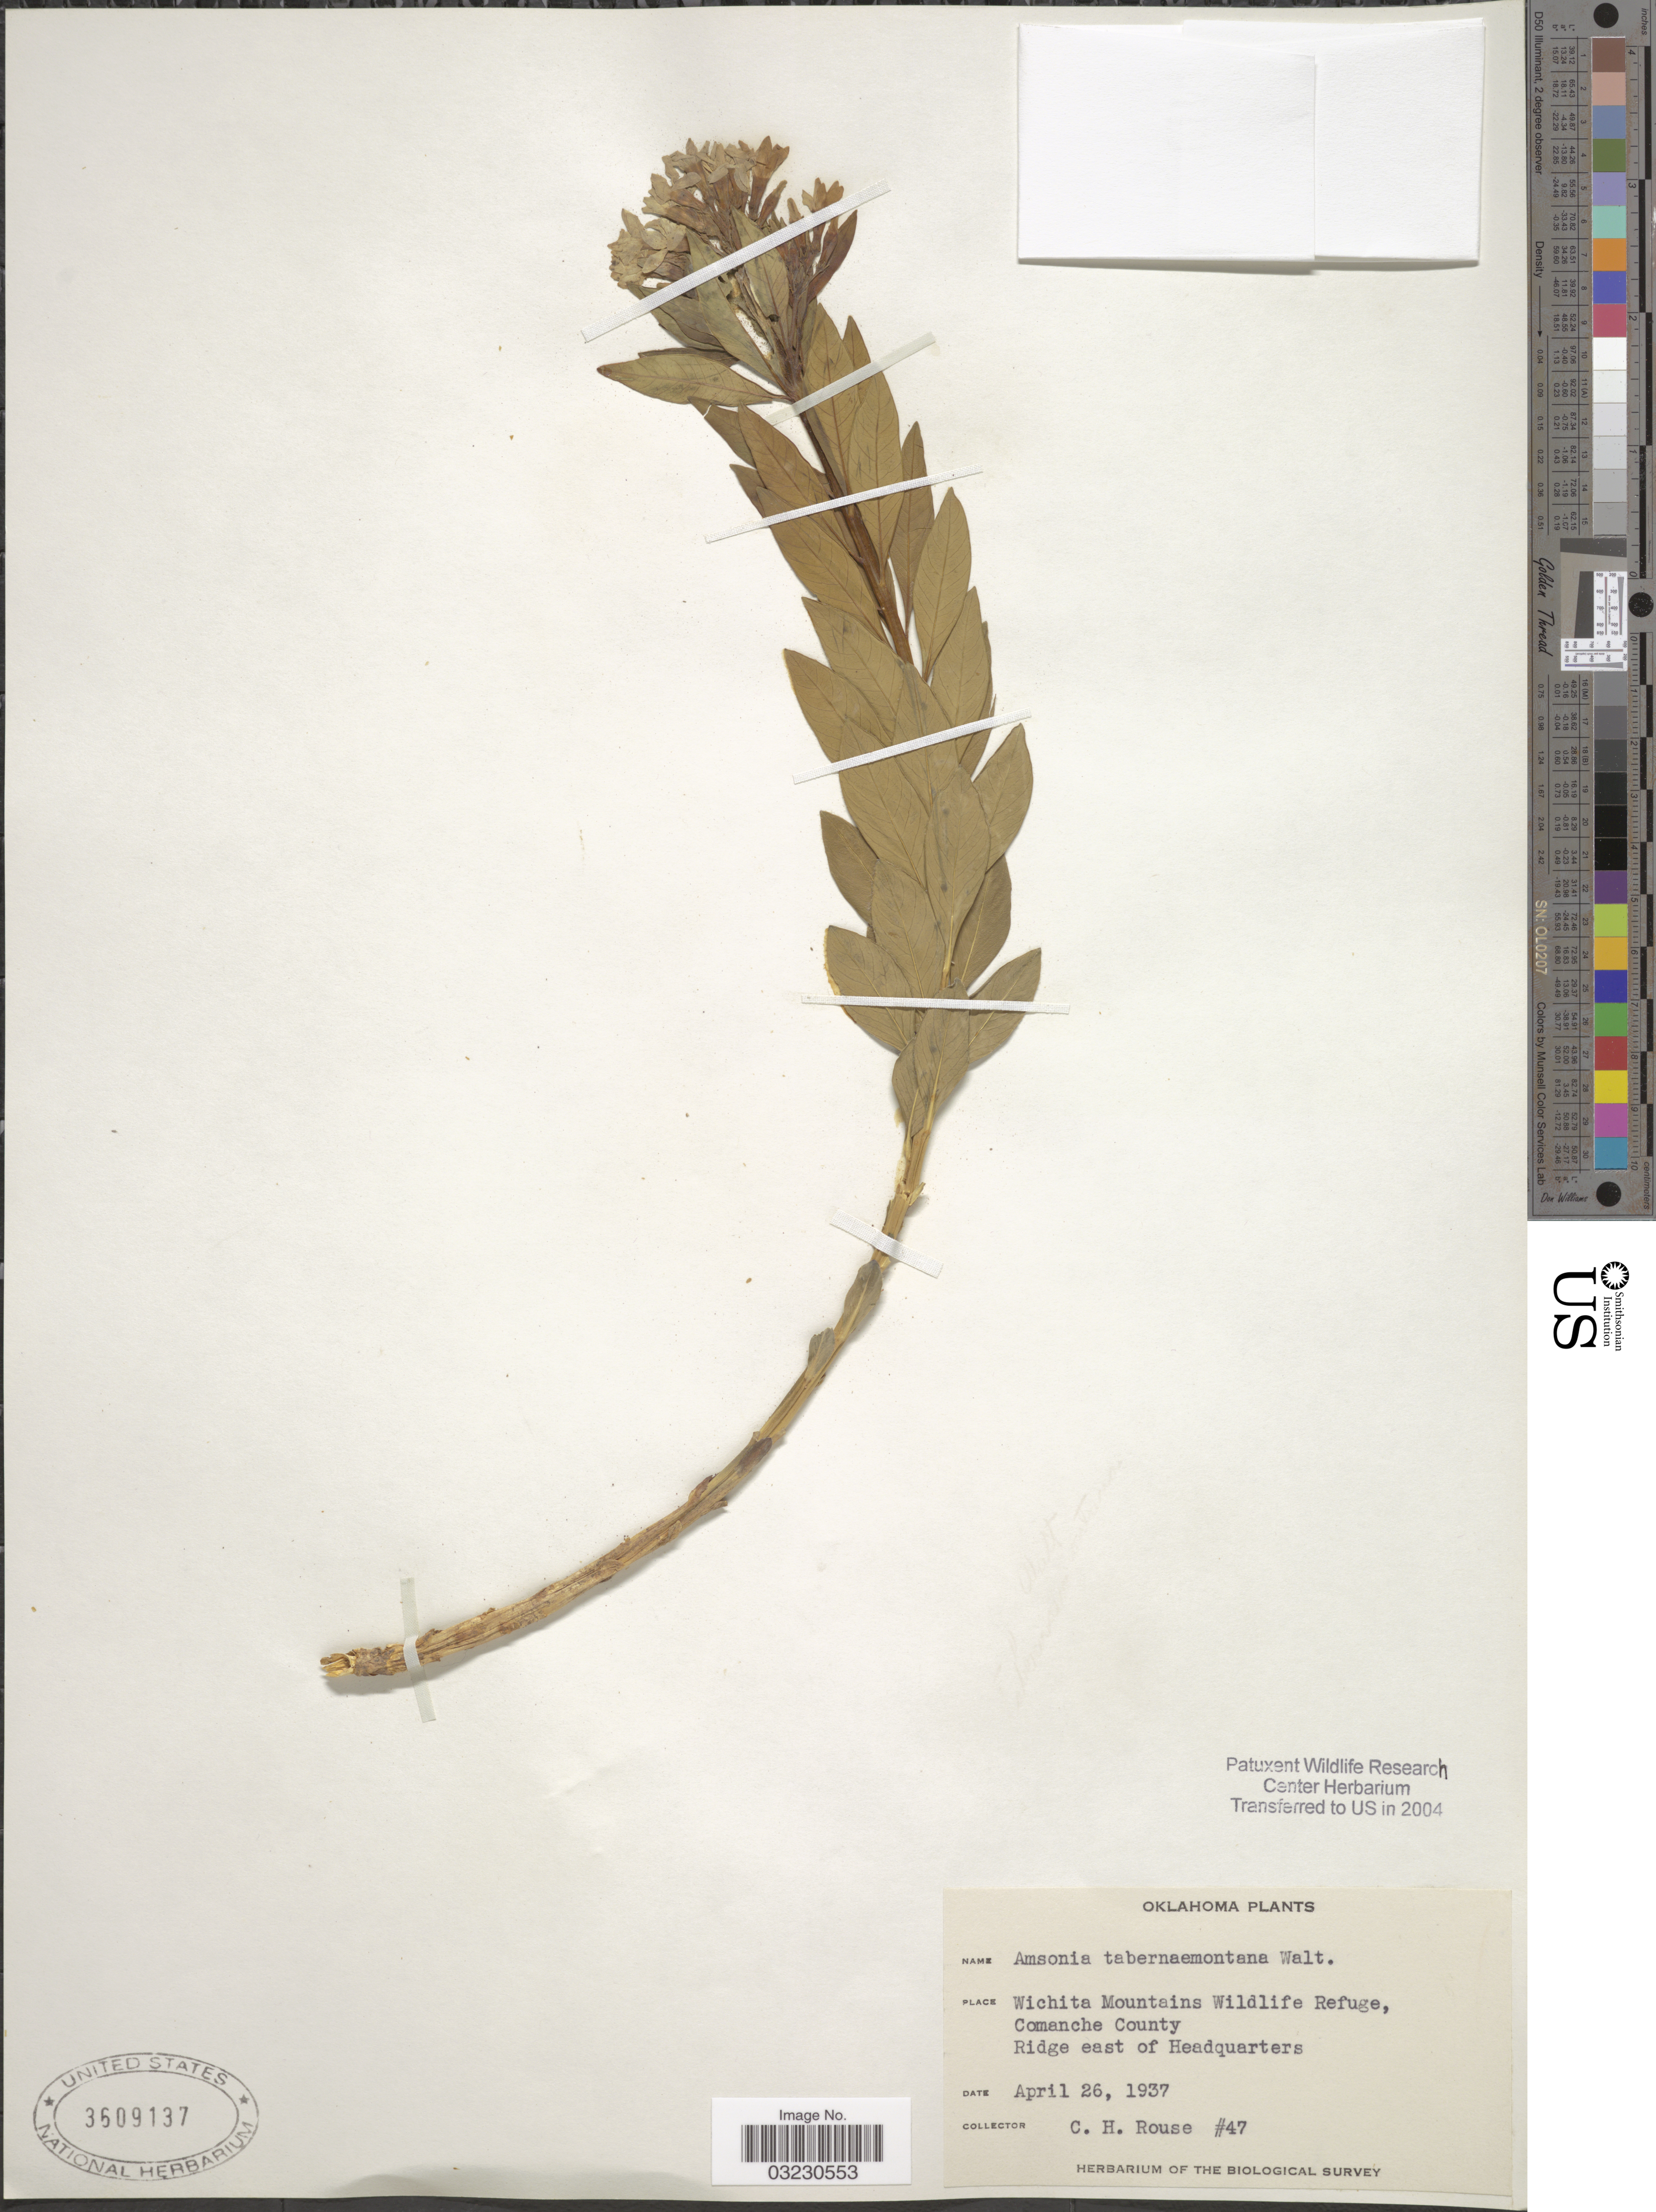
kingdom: Plantae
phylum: Tracheophyta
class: Magnoliopsida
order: Gentianales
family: Apocynaceae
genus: Amsonia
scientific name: Amsonia tabernaemontana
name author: Walter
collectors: C. Rouse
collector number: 47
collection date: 1937-04-26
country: United States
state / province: Oklahoma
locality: Wichita Mountains Wildlife Refuge, Comanche County, Ridge east of Headquarters.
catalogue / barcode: US 3609137